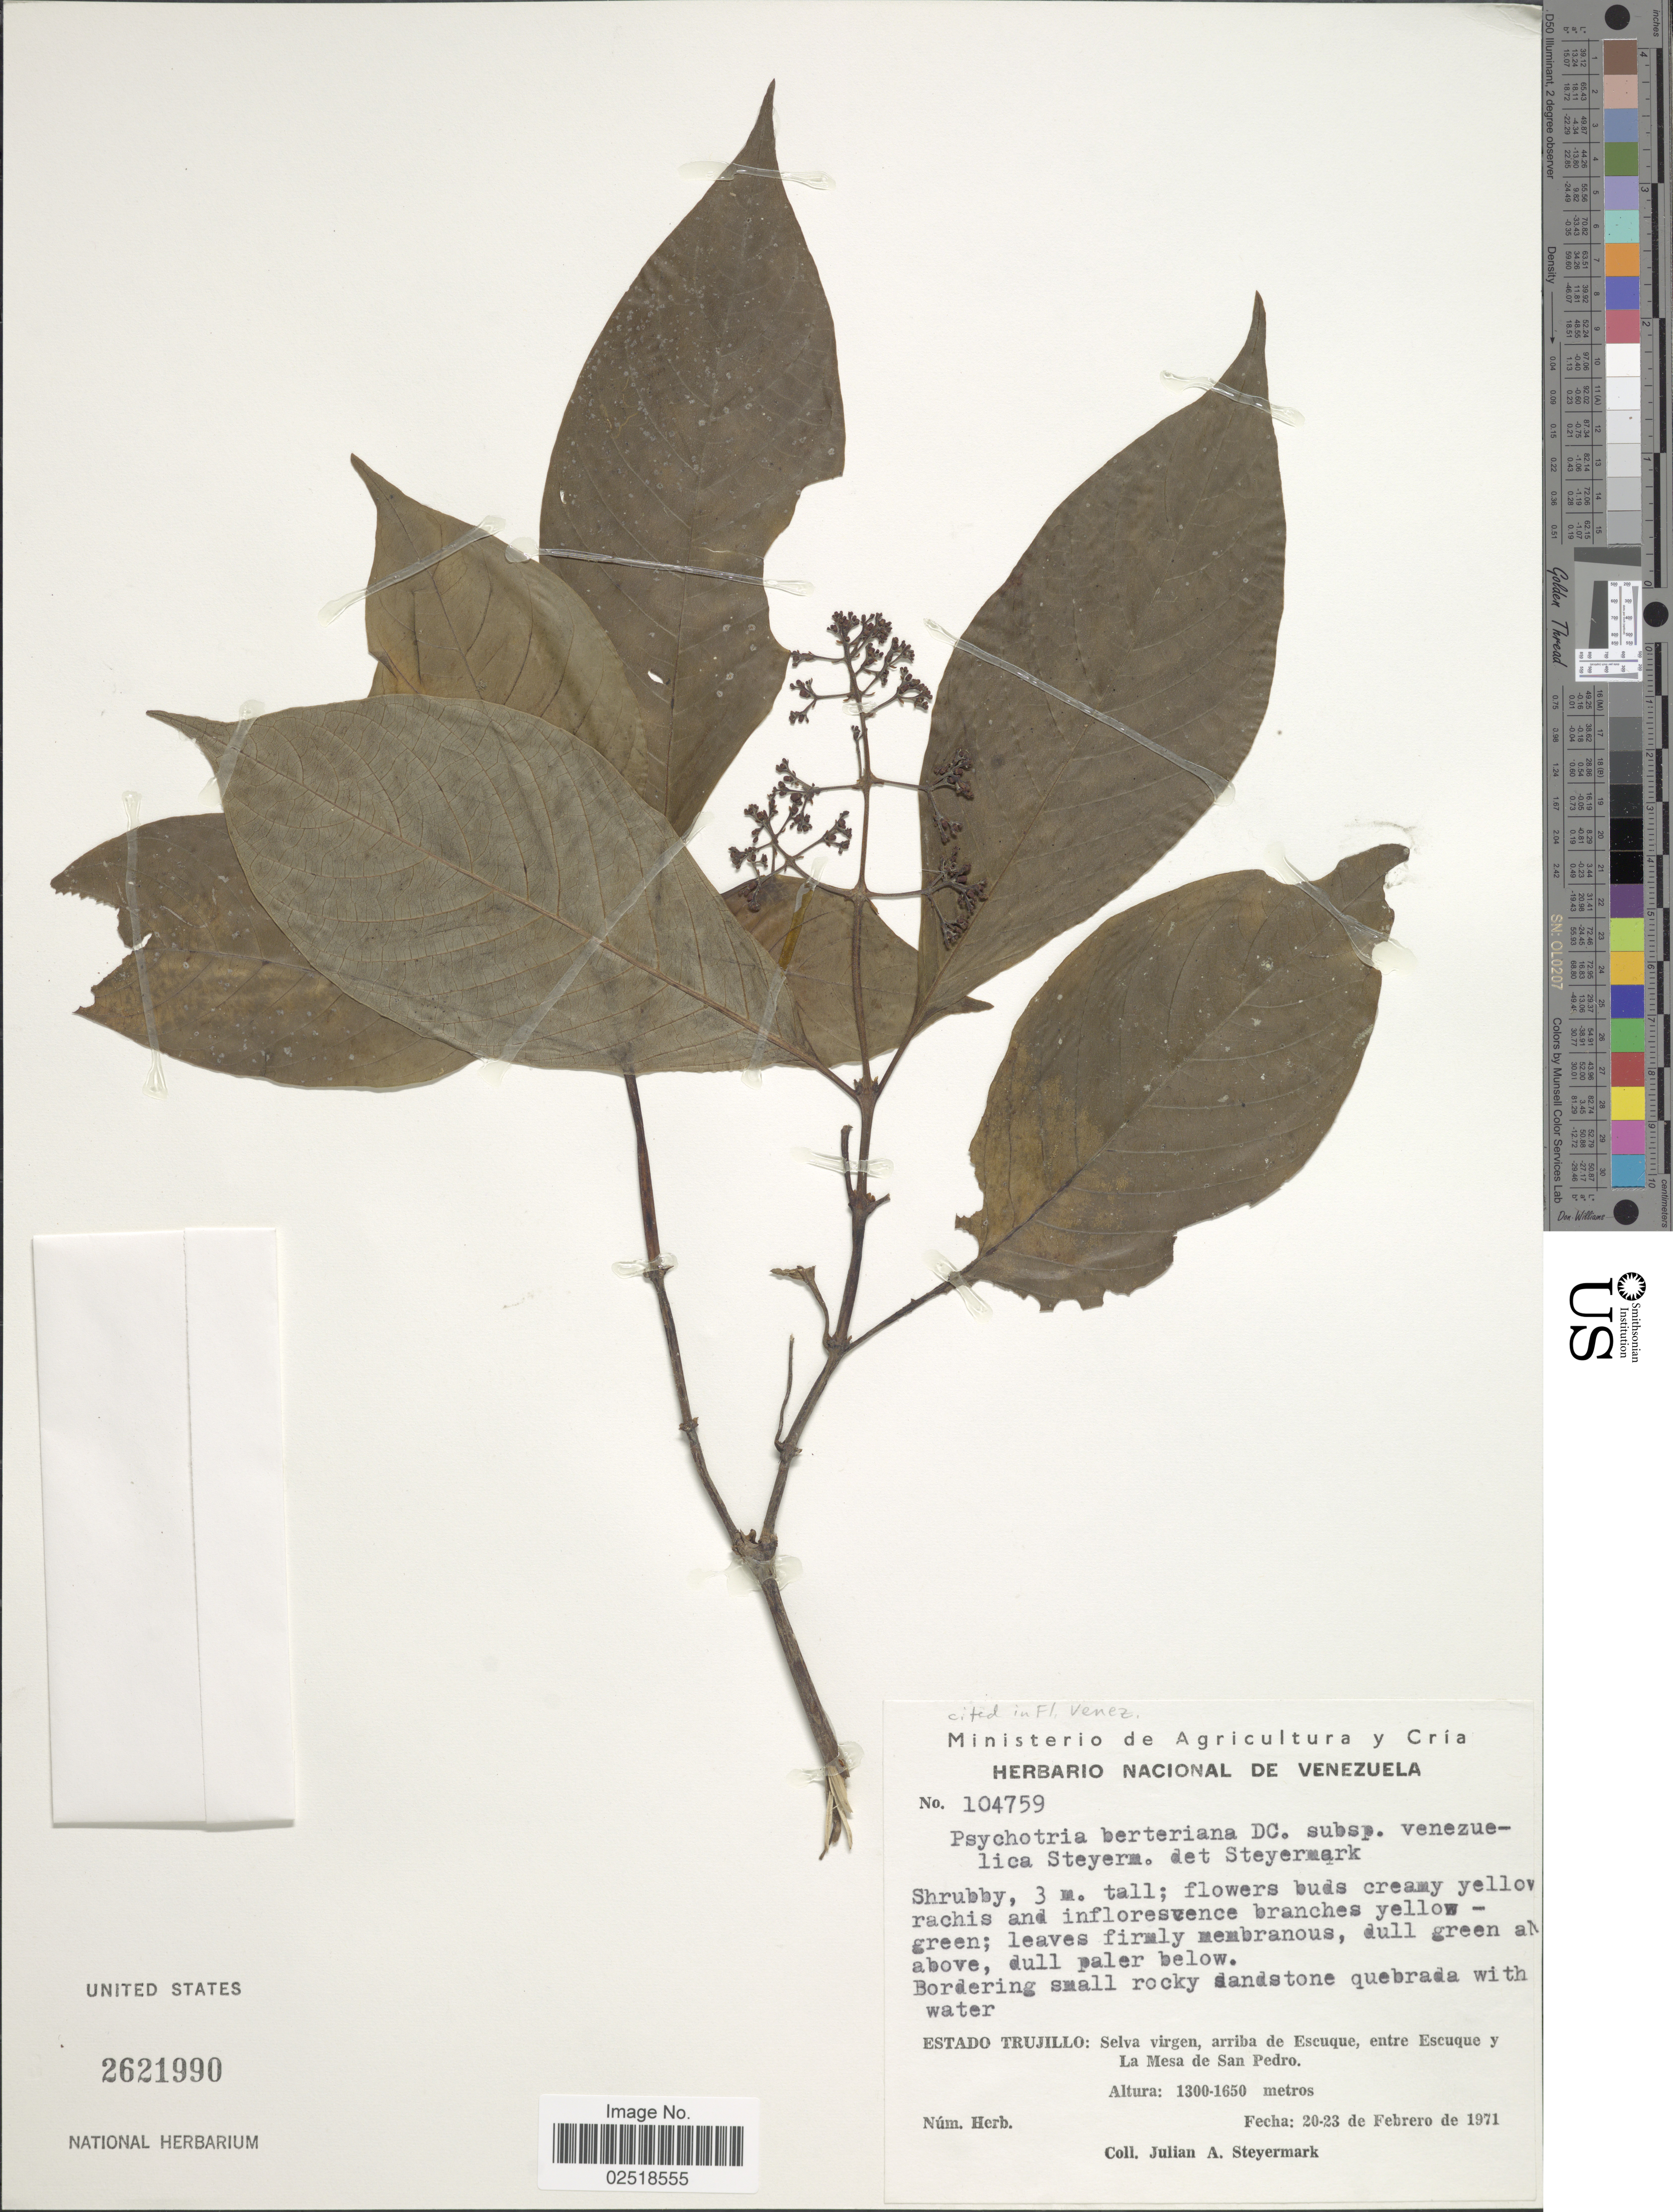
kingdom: Plantae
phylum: Tracheophyta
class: Magnoliopsida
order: Gentianales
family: Rubiaceae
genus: Psychotria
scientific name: Psychotria berteroana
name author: DC.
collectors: J. Steyermark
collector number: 104759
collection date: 1971-02-20/1971-02-23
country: Venezuela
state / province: Trujillo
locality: Bordering small rocky sandstone quebrada with water, Selva virgen, arriba de Escuque, entre Escuque y La Mesa de San Pedro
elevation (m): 1300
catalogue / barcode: US 2621990